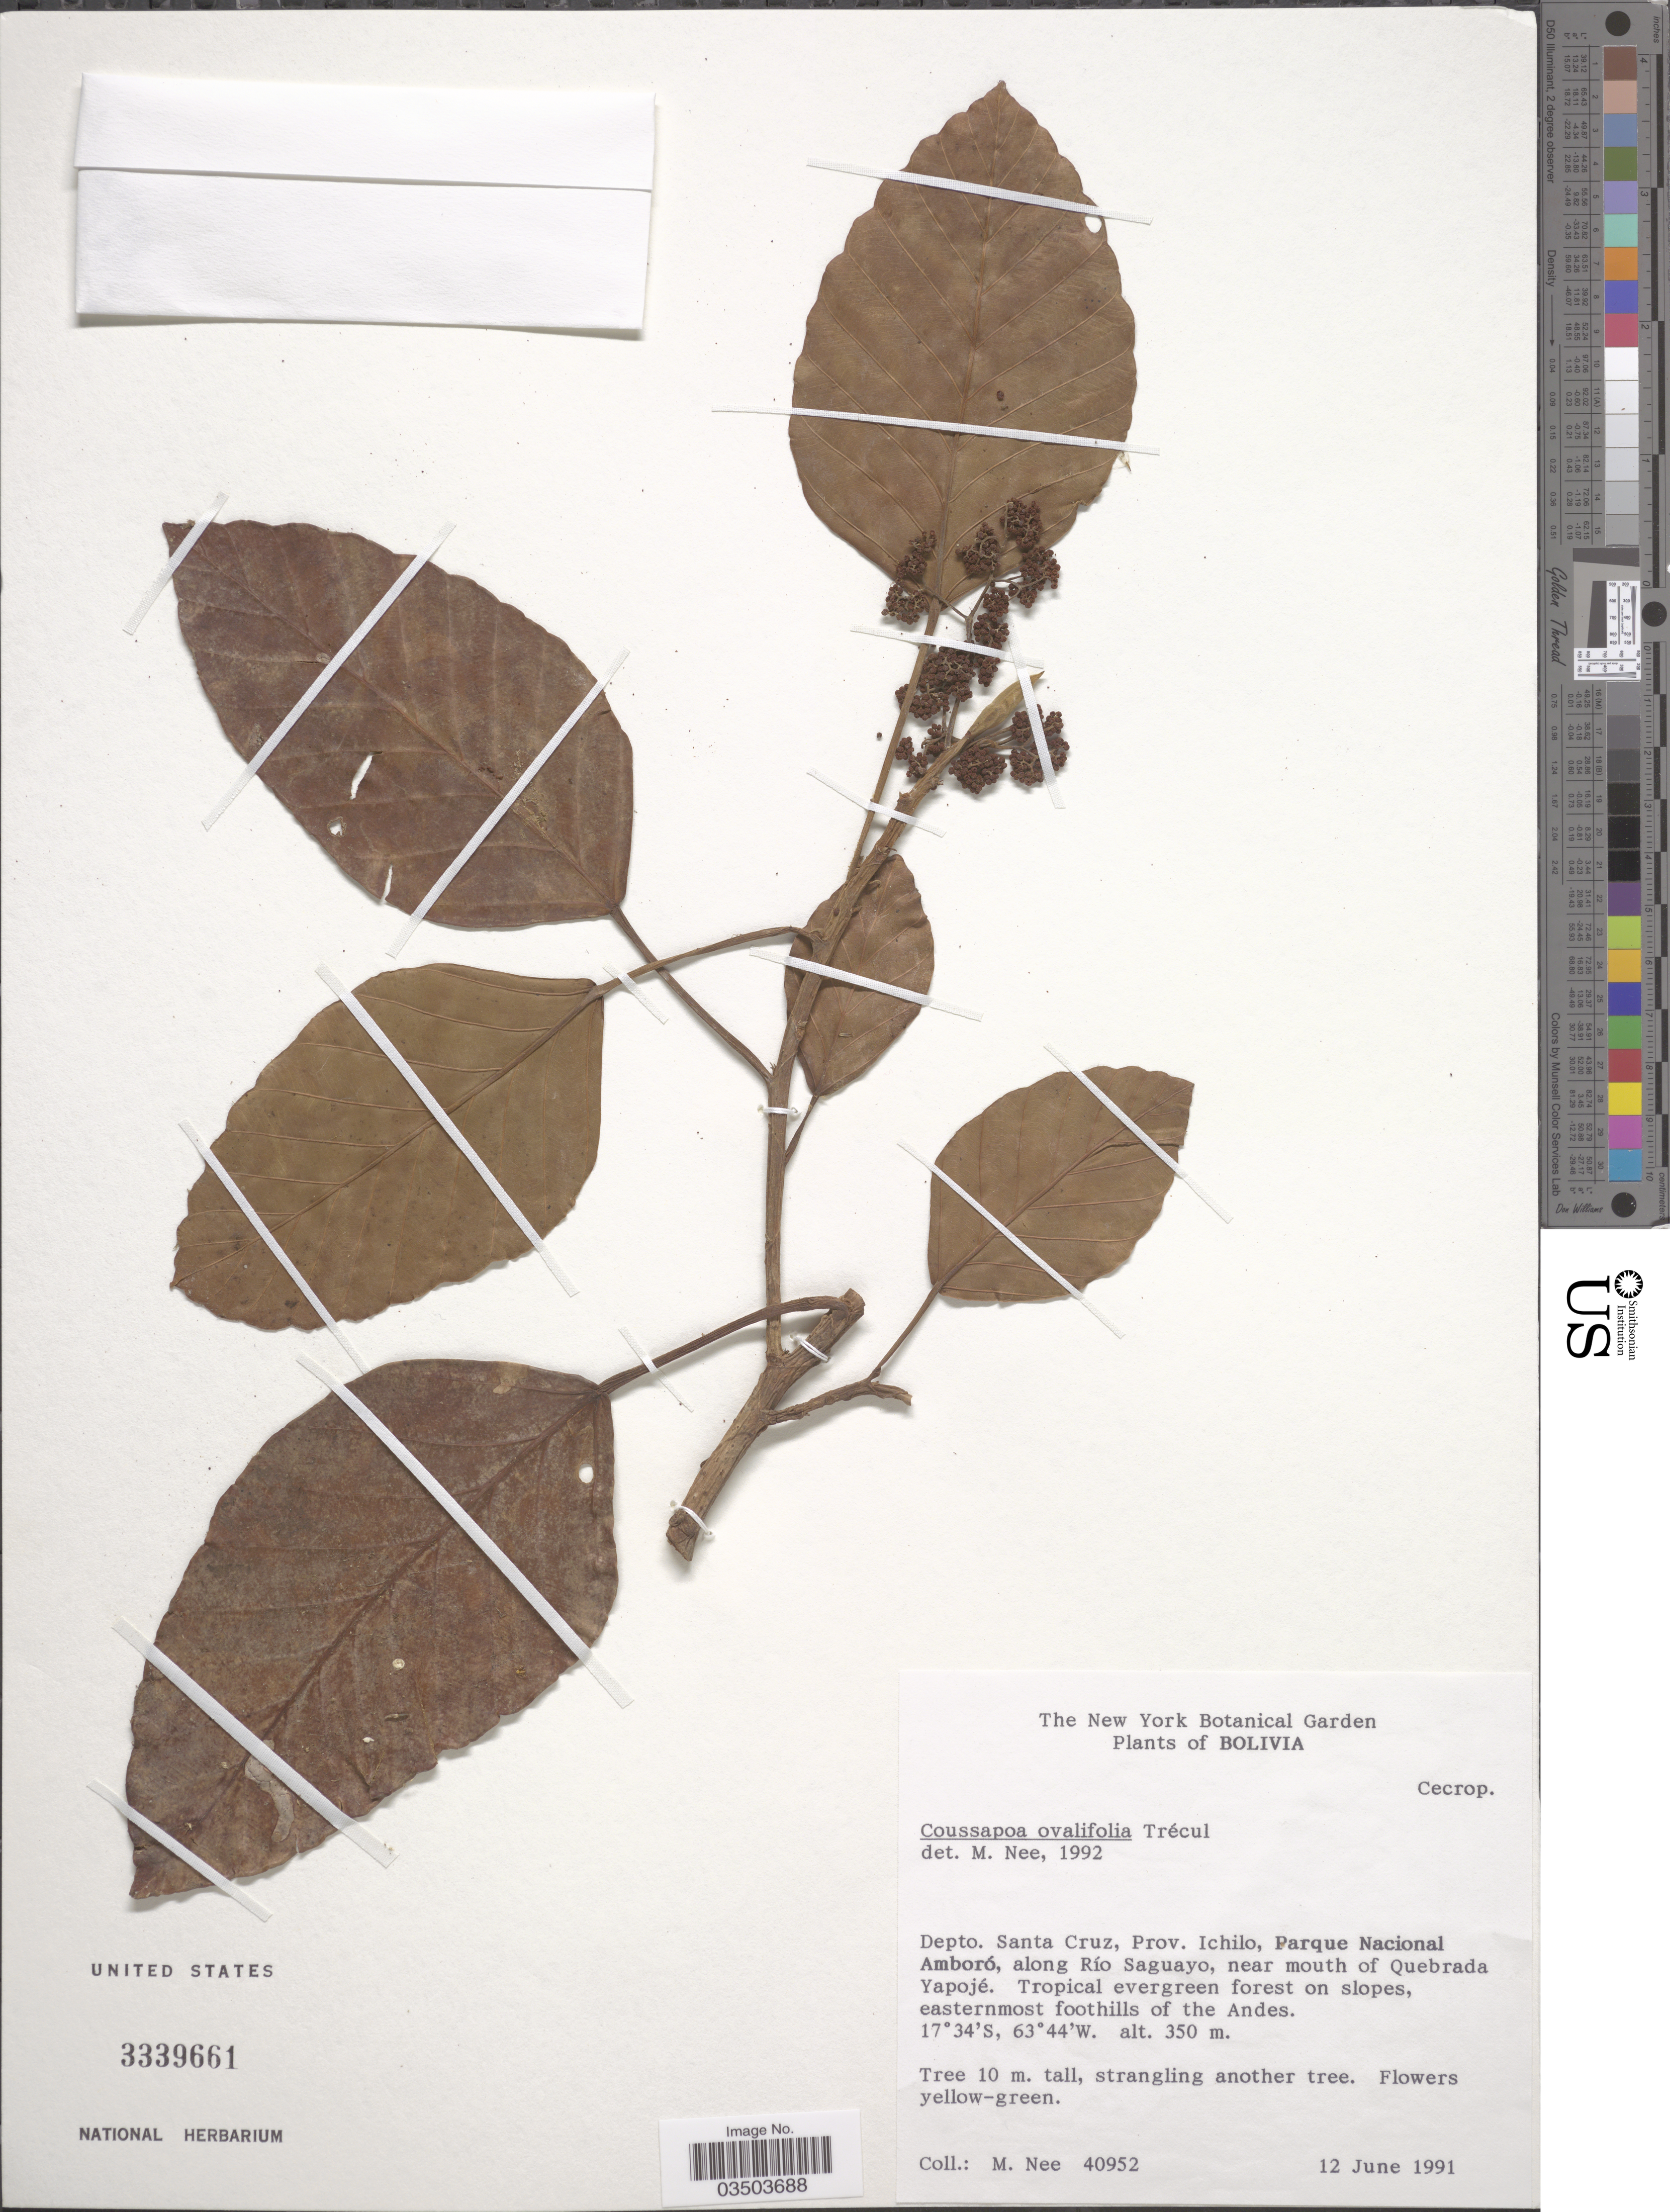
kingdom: Plantae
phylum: Tracheophyta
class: Magnoliopsida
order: Rosales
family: Urticaceae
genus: Coussapoa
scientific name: Coussapoa ovalifolia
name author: Trécul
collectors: M. Nee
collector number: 40952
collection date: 1991-06-12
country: Bolivia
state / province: Santa Cruz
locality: Depto. Santa Cruz, Prov. Ichilo, Parque Nacional Amboró, along Río Saguayo, near mouth of Quebrada Yapojé. Tropical evergreen forest on slopes, easternmost foothills of the Andes.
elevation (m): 350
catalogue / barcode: US 3339661